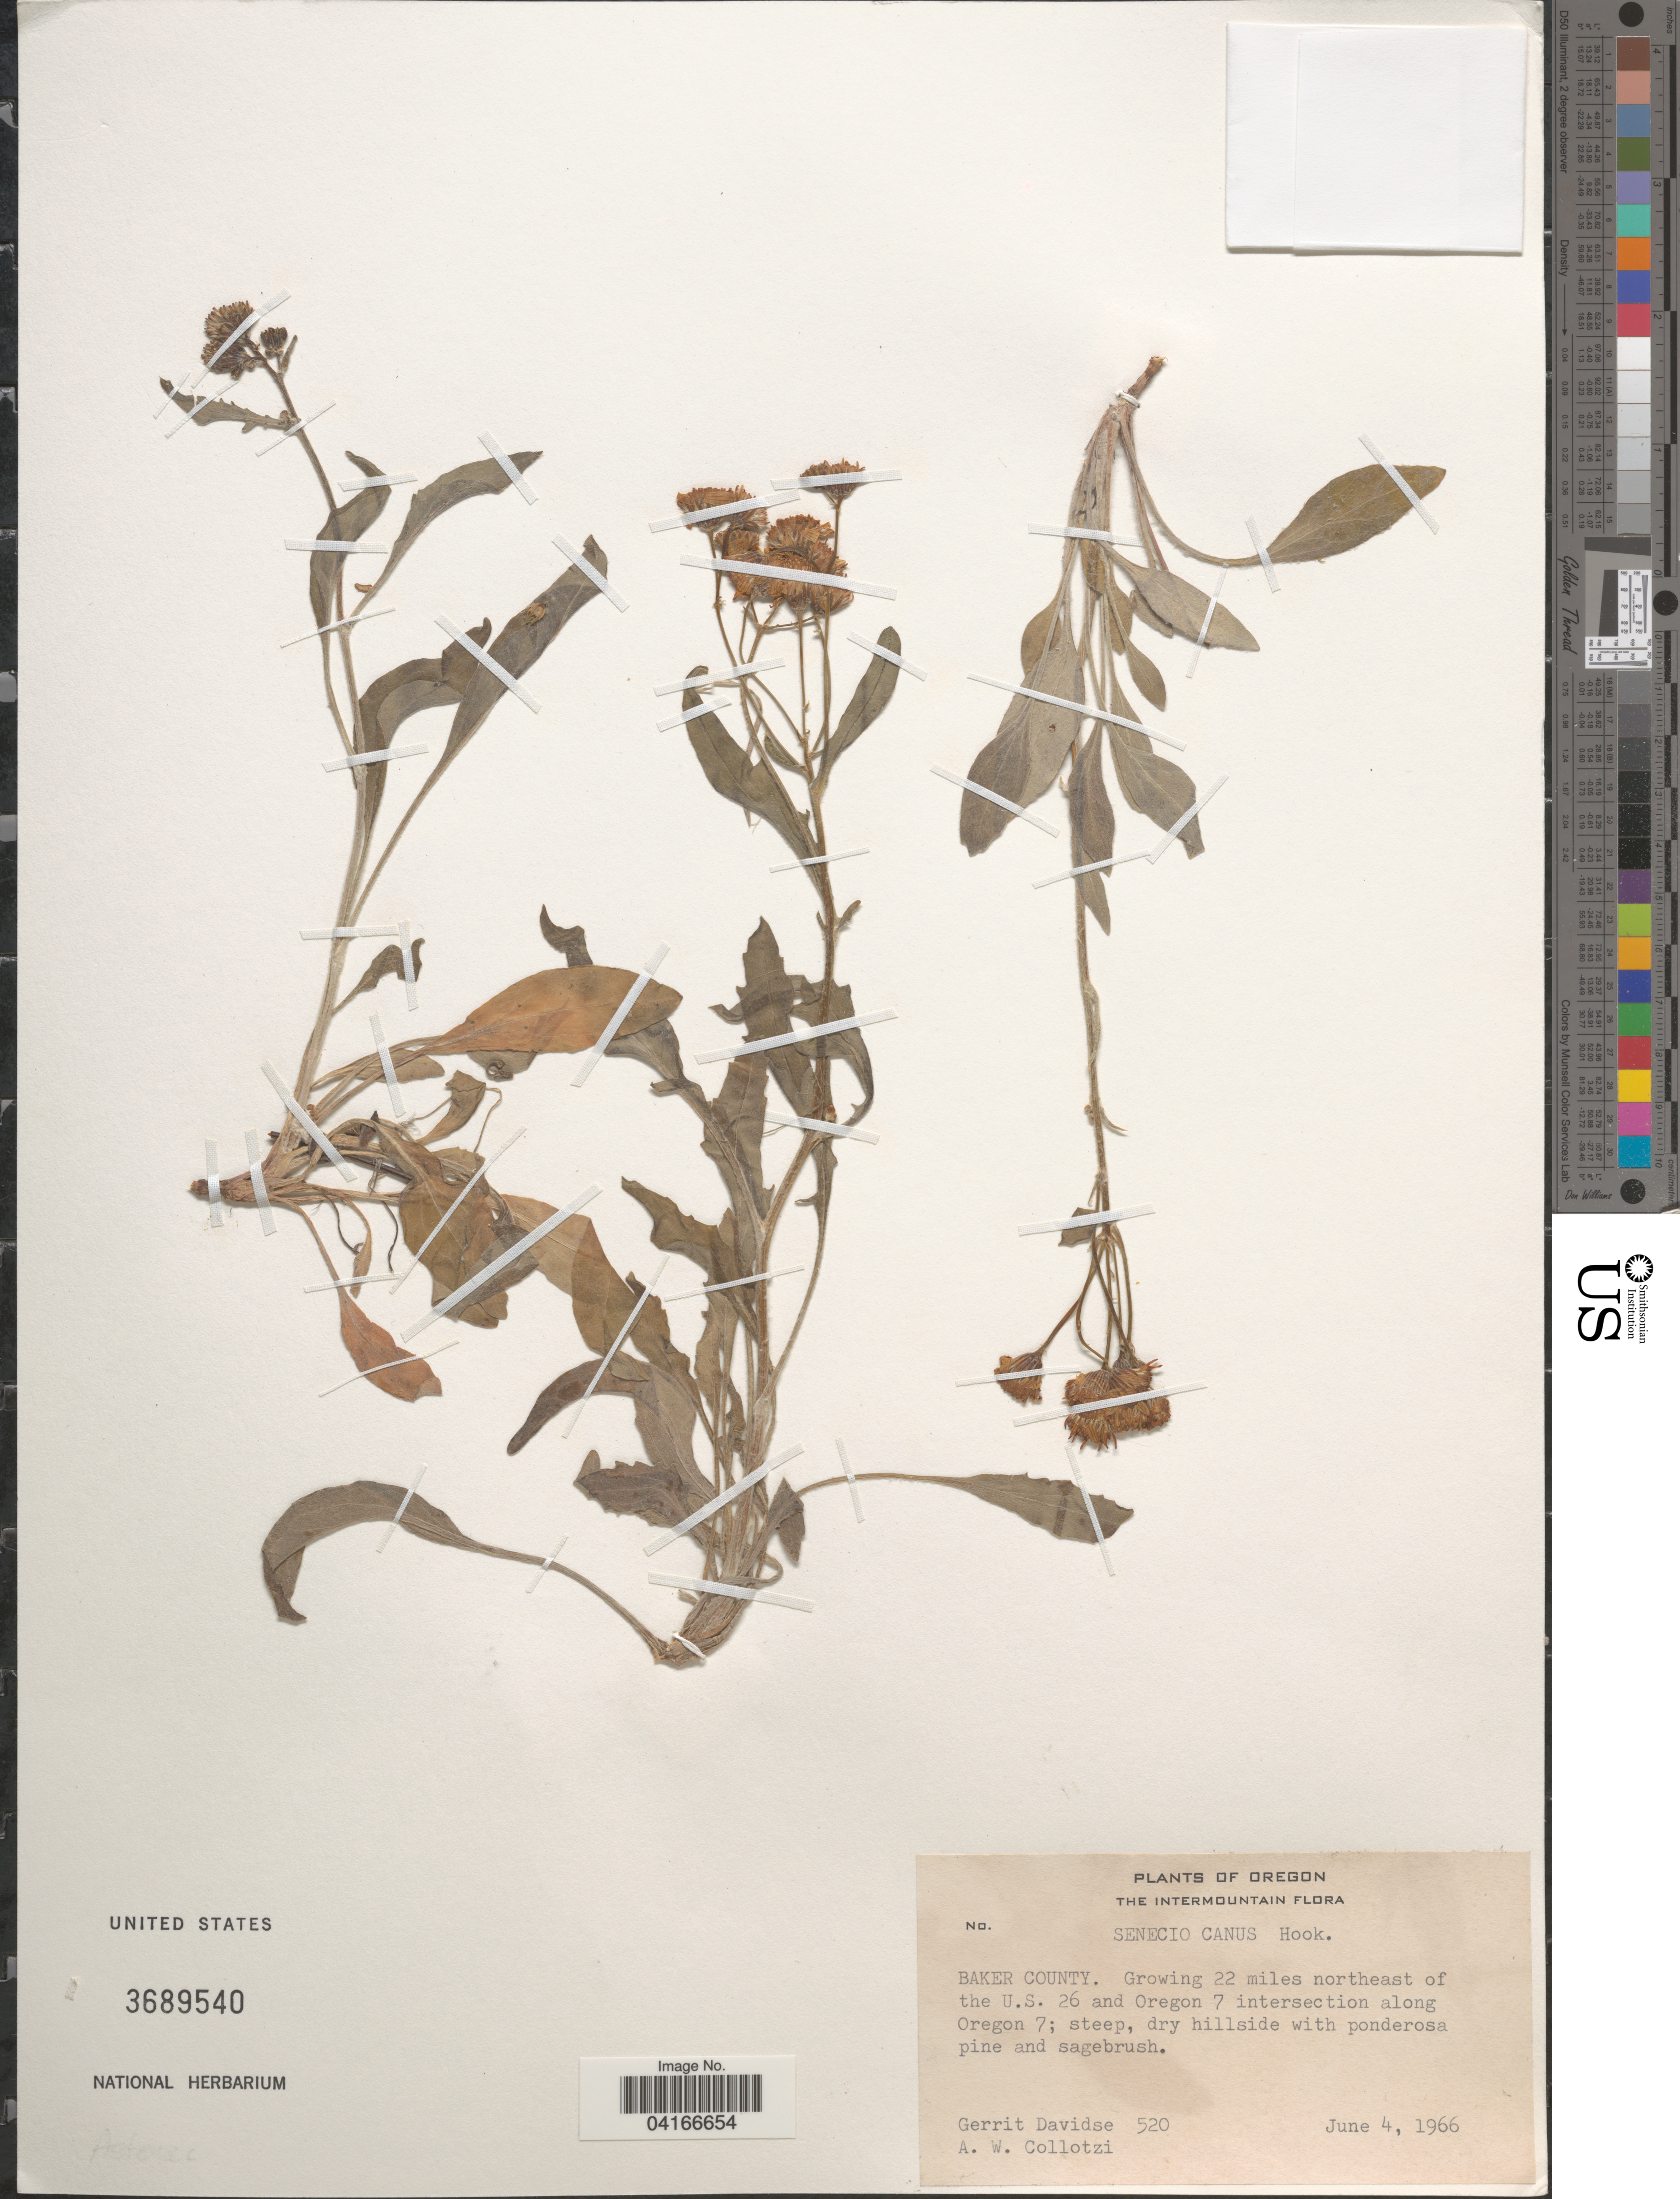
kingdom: Plantae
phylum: Tracheophyta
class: Magnoliopsida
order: Asterales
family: Asteraceae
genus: Packera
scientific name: Packera cana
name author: (Hook.) W.A. Weber & Á. Löve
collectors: G. Davidse & A. W. Collotzi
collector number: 520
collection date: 1966-06-04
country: United States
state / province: Oregon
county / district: Baker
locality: The Intermountain Flora. Baker County. Growing 22 miles northeast of the U.S. 26 and Oregon 7 intersection along Oregon 7.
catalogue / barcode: US 3689540